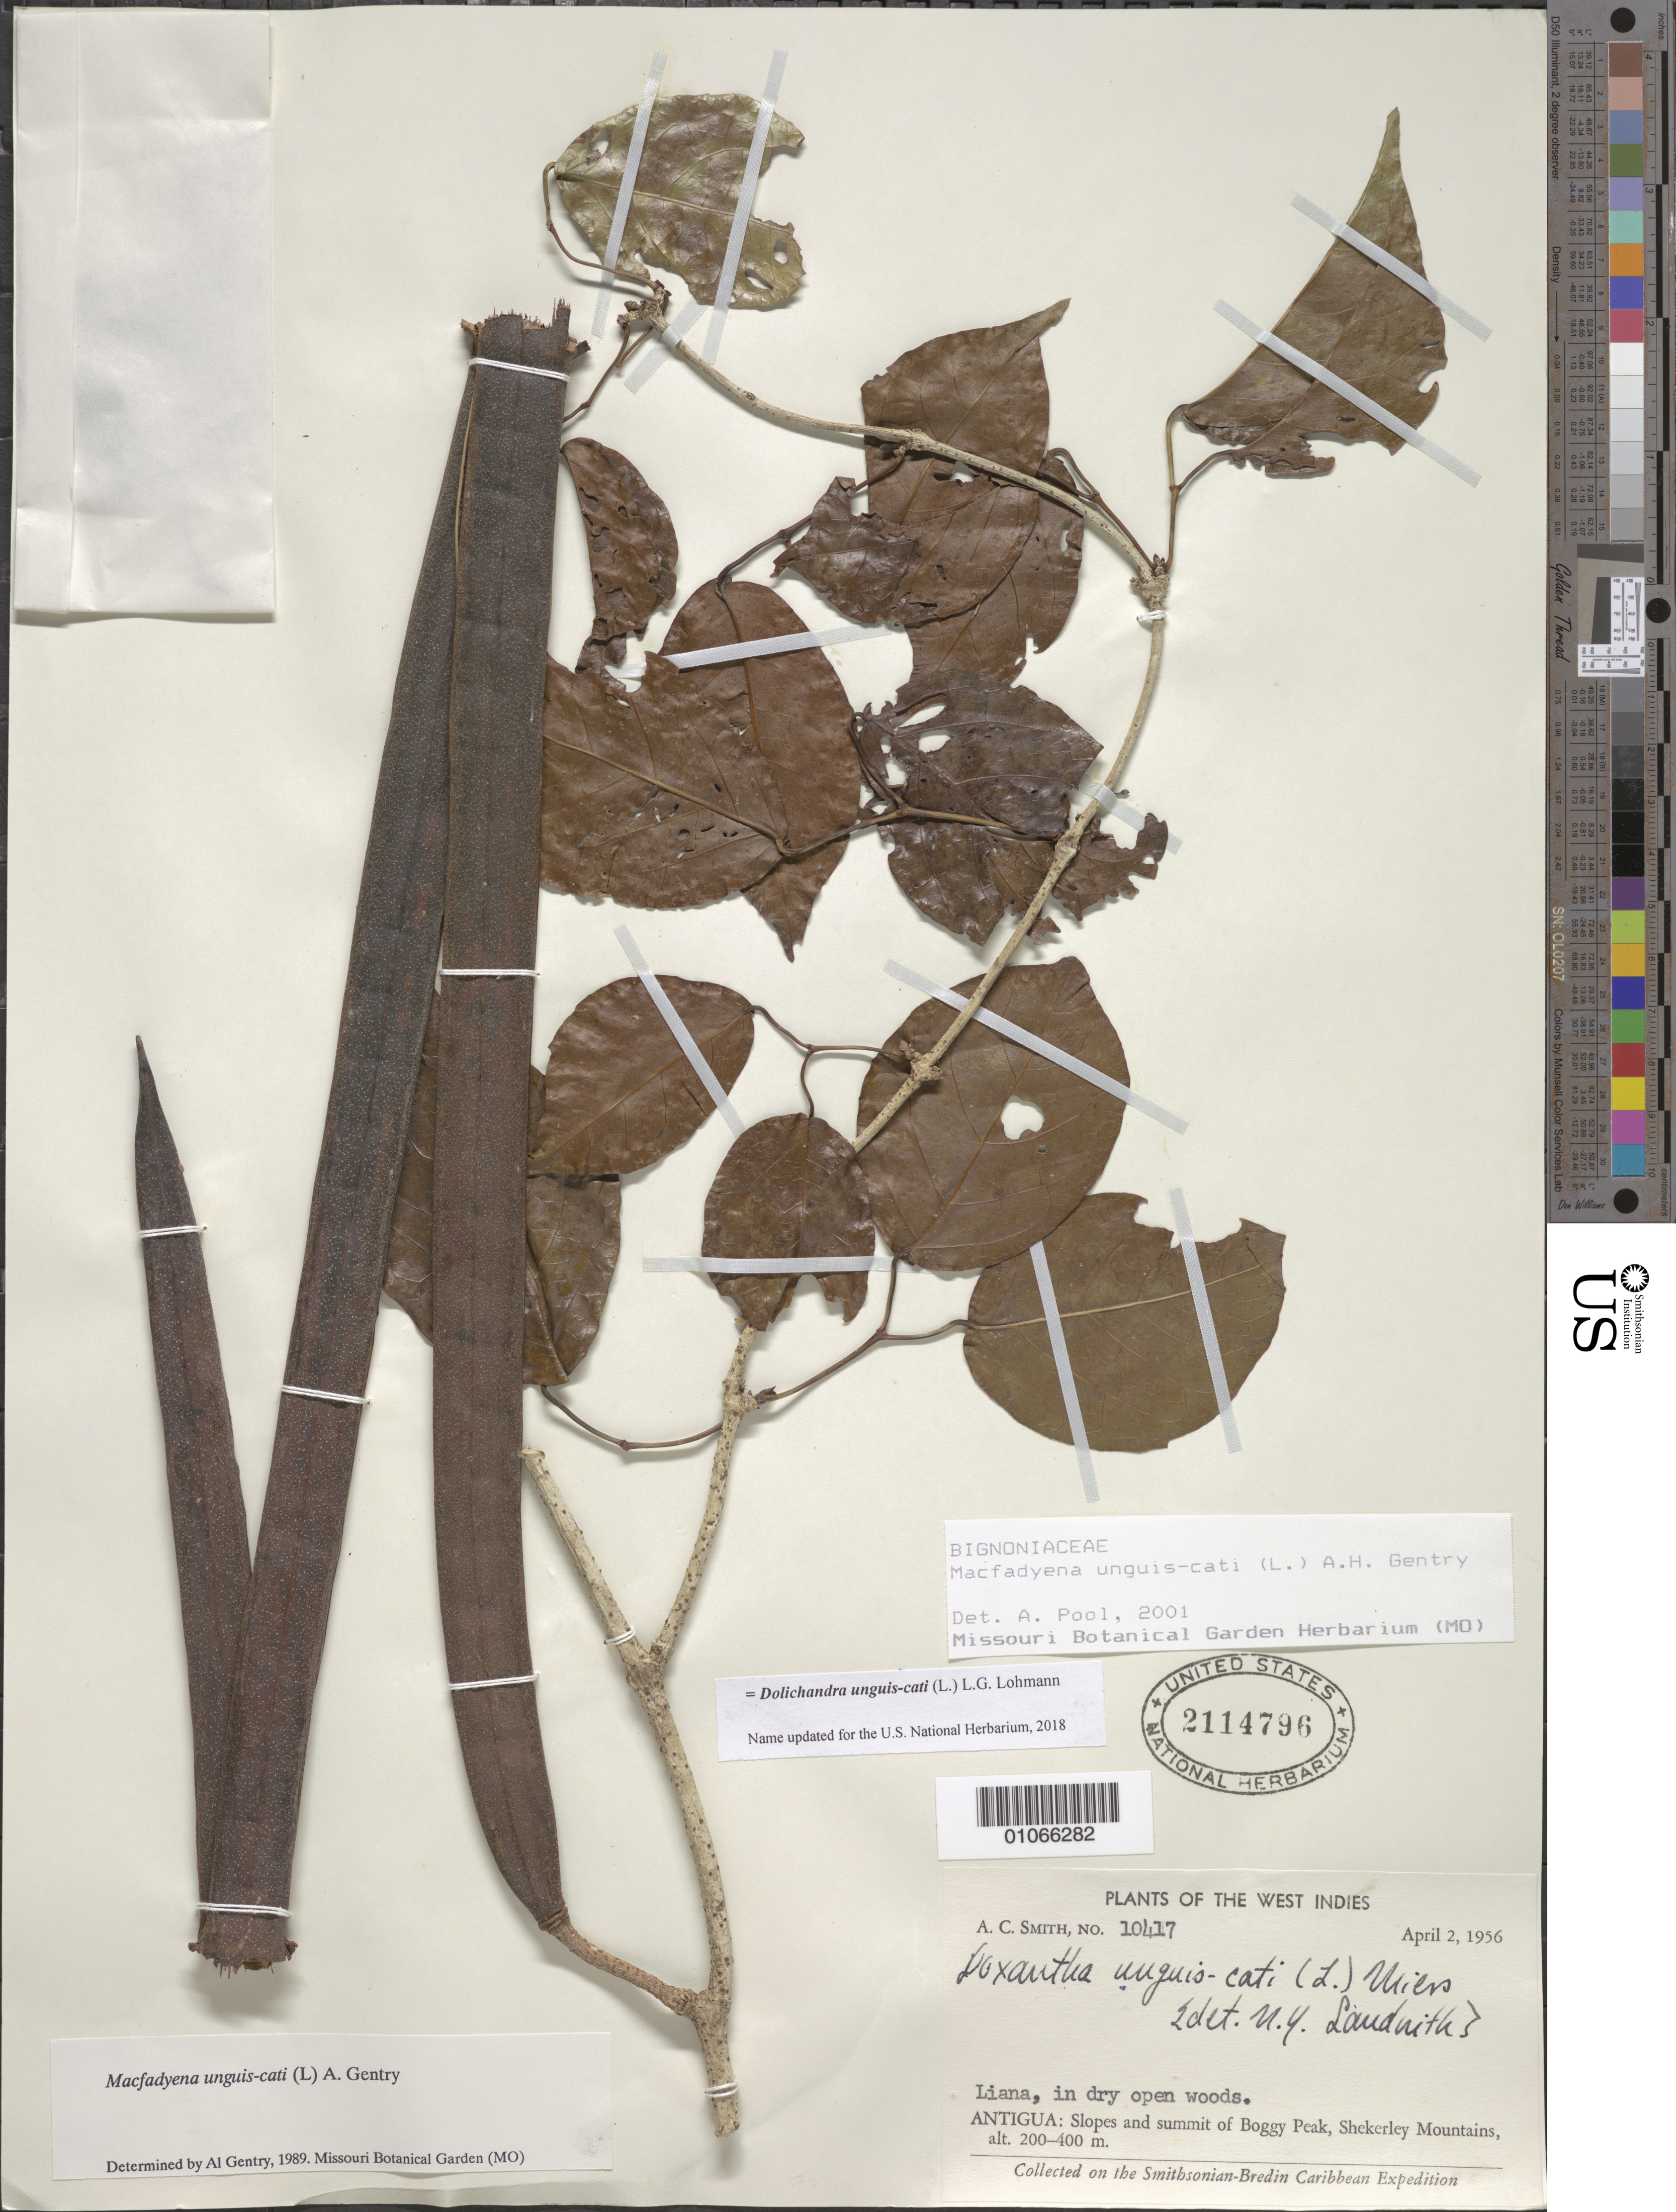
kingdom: Plantae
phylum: Tracheophyta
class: Magnoliopsida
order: Lamiales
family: Bignoniaceae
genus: Dolichandra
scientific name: Dolichandra unguis-cati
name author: (L.) L.G. Lohmann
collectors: A. C. Smith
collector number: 10417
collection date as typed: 02 Apr 1956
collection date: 1956-04-02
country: Antigua and Barbuda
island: Leeward Is.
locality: Slopes and summit of Boggy Peak, Shekerley Mountains, in dry open woods.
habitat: In dry open woods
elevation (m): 200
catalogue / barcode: US 2114796